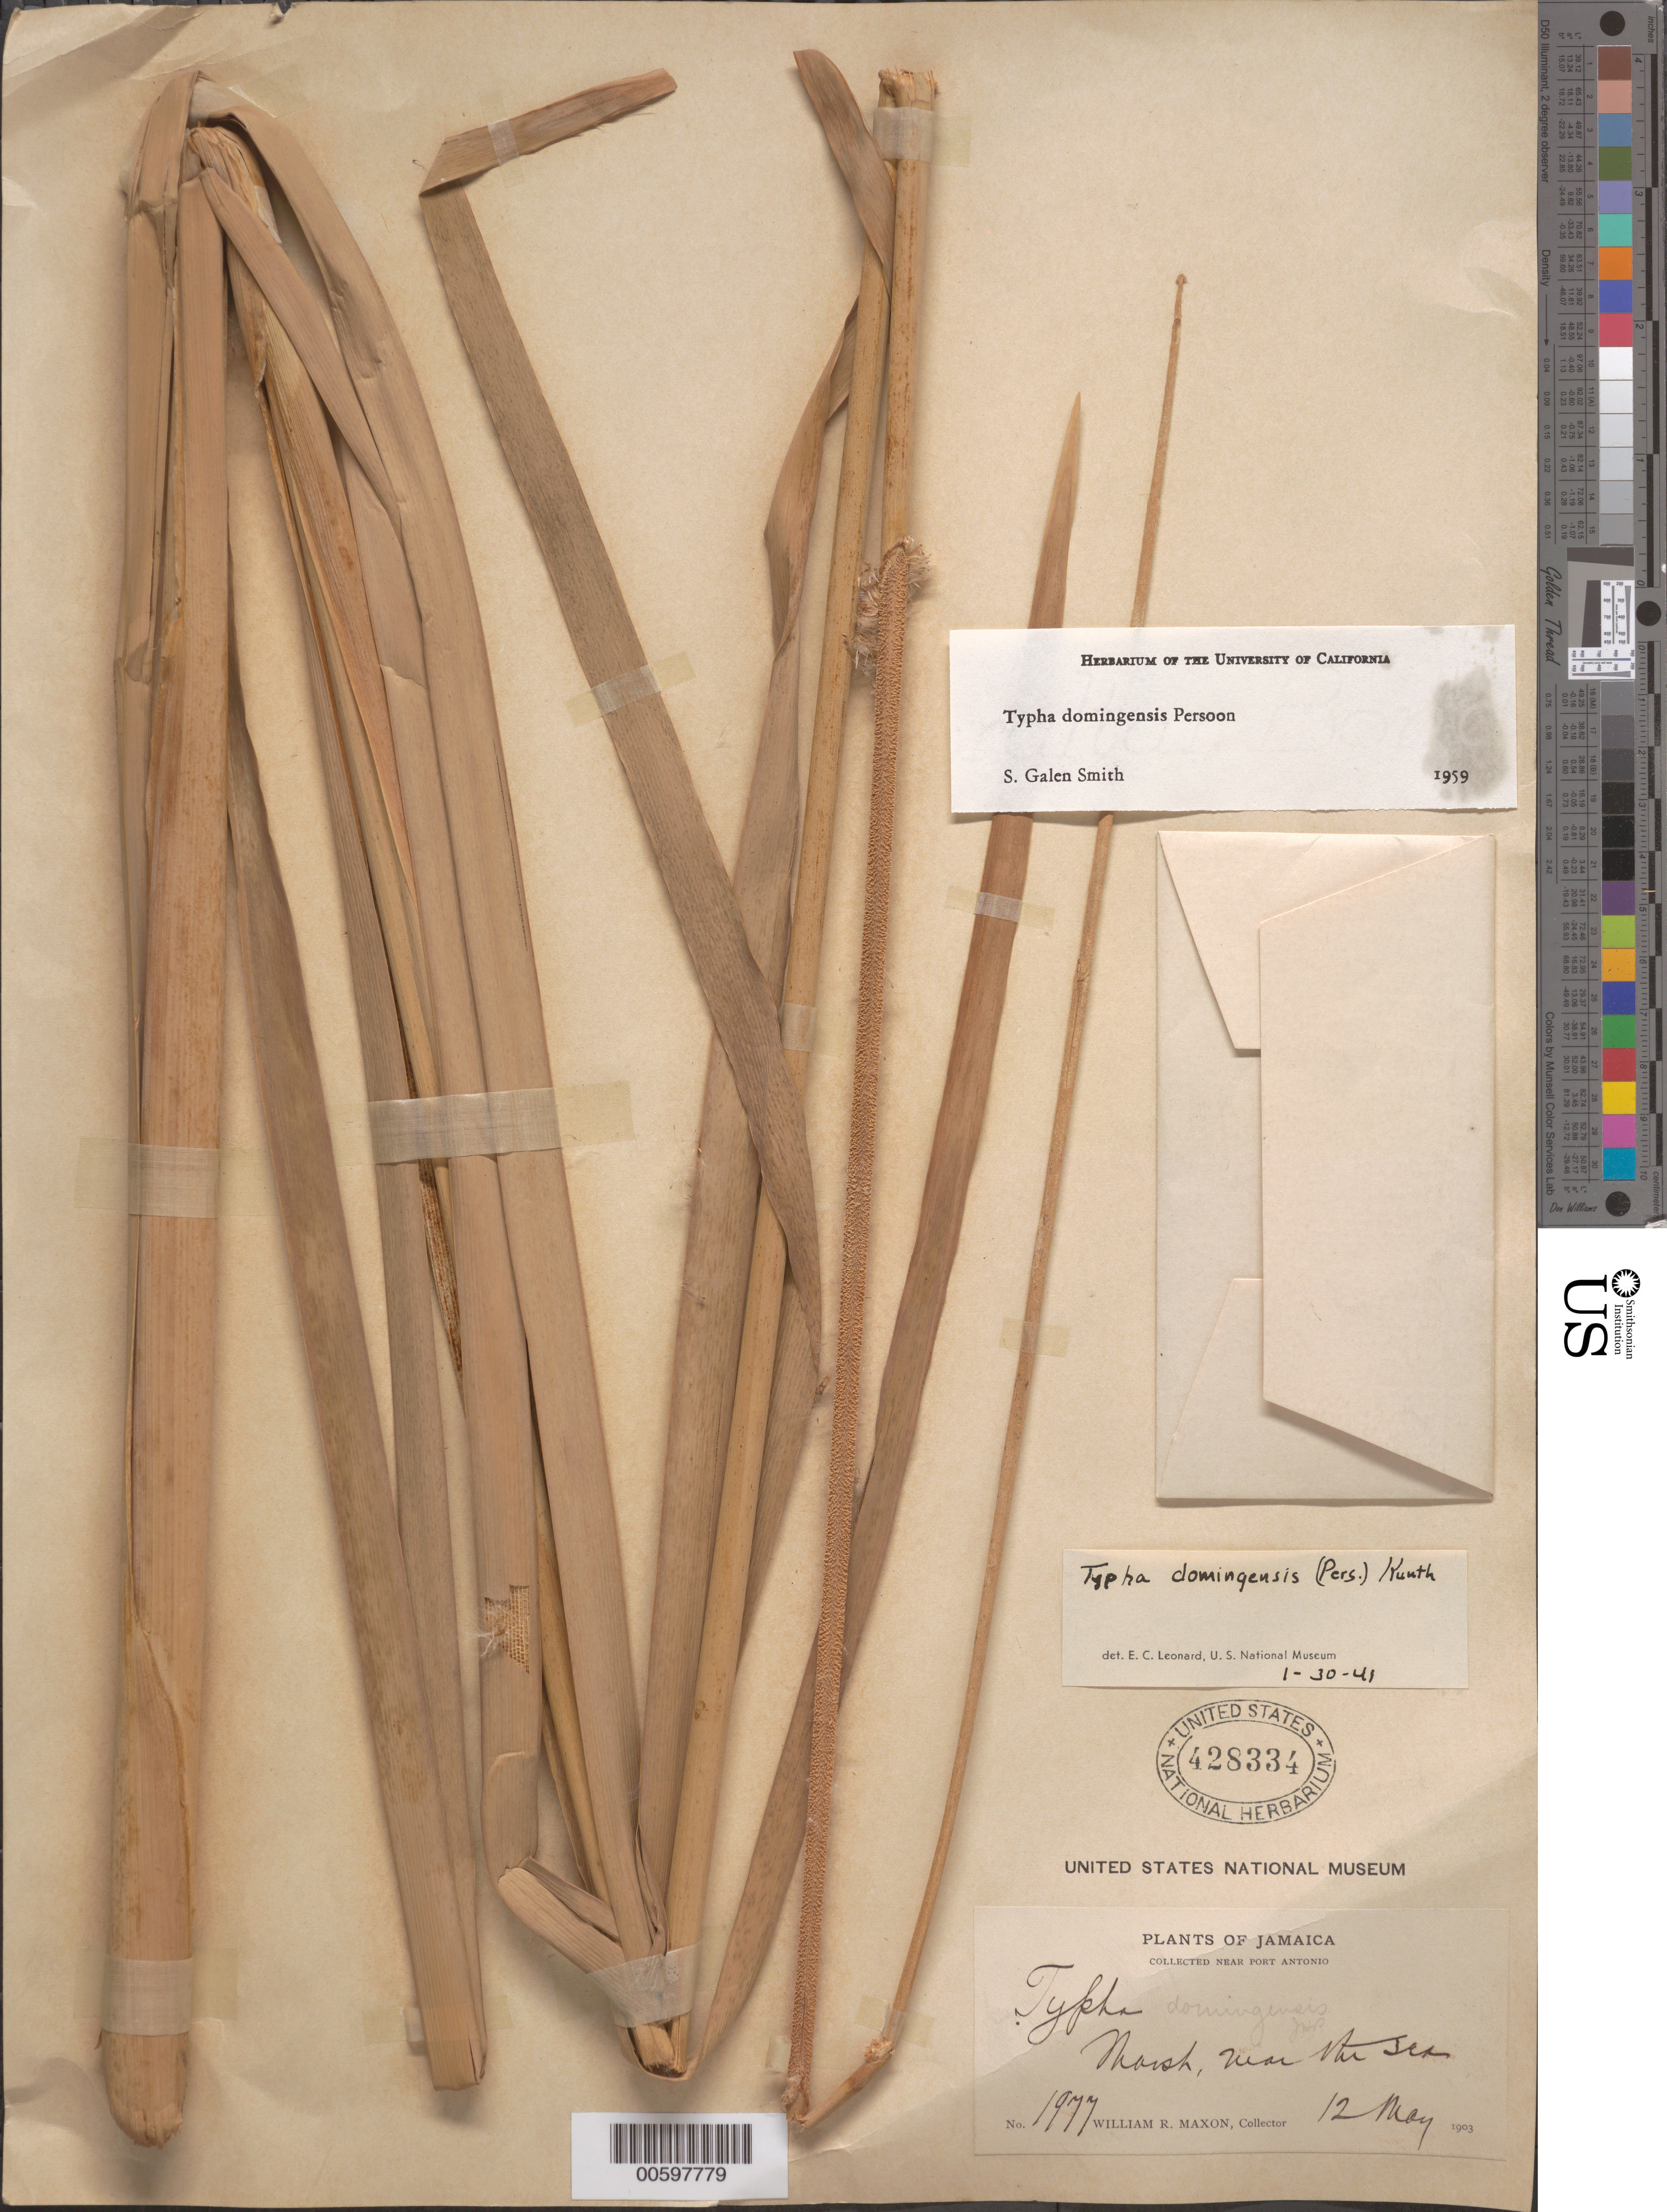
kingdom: Plantae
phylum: Tracheophyta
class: Liliopsida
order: Poales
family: Typhaceae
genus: Typha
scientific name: Typha domingensis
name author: Pers.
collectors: W. R. Maxon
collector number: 1977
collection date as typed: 12 May 1903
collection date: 1903-05-12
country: Jamaica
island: Greater Antilles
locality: Near Port Antonio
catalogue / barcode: US 428334